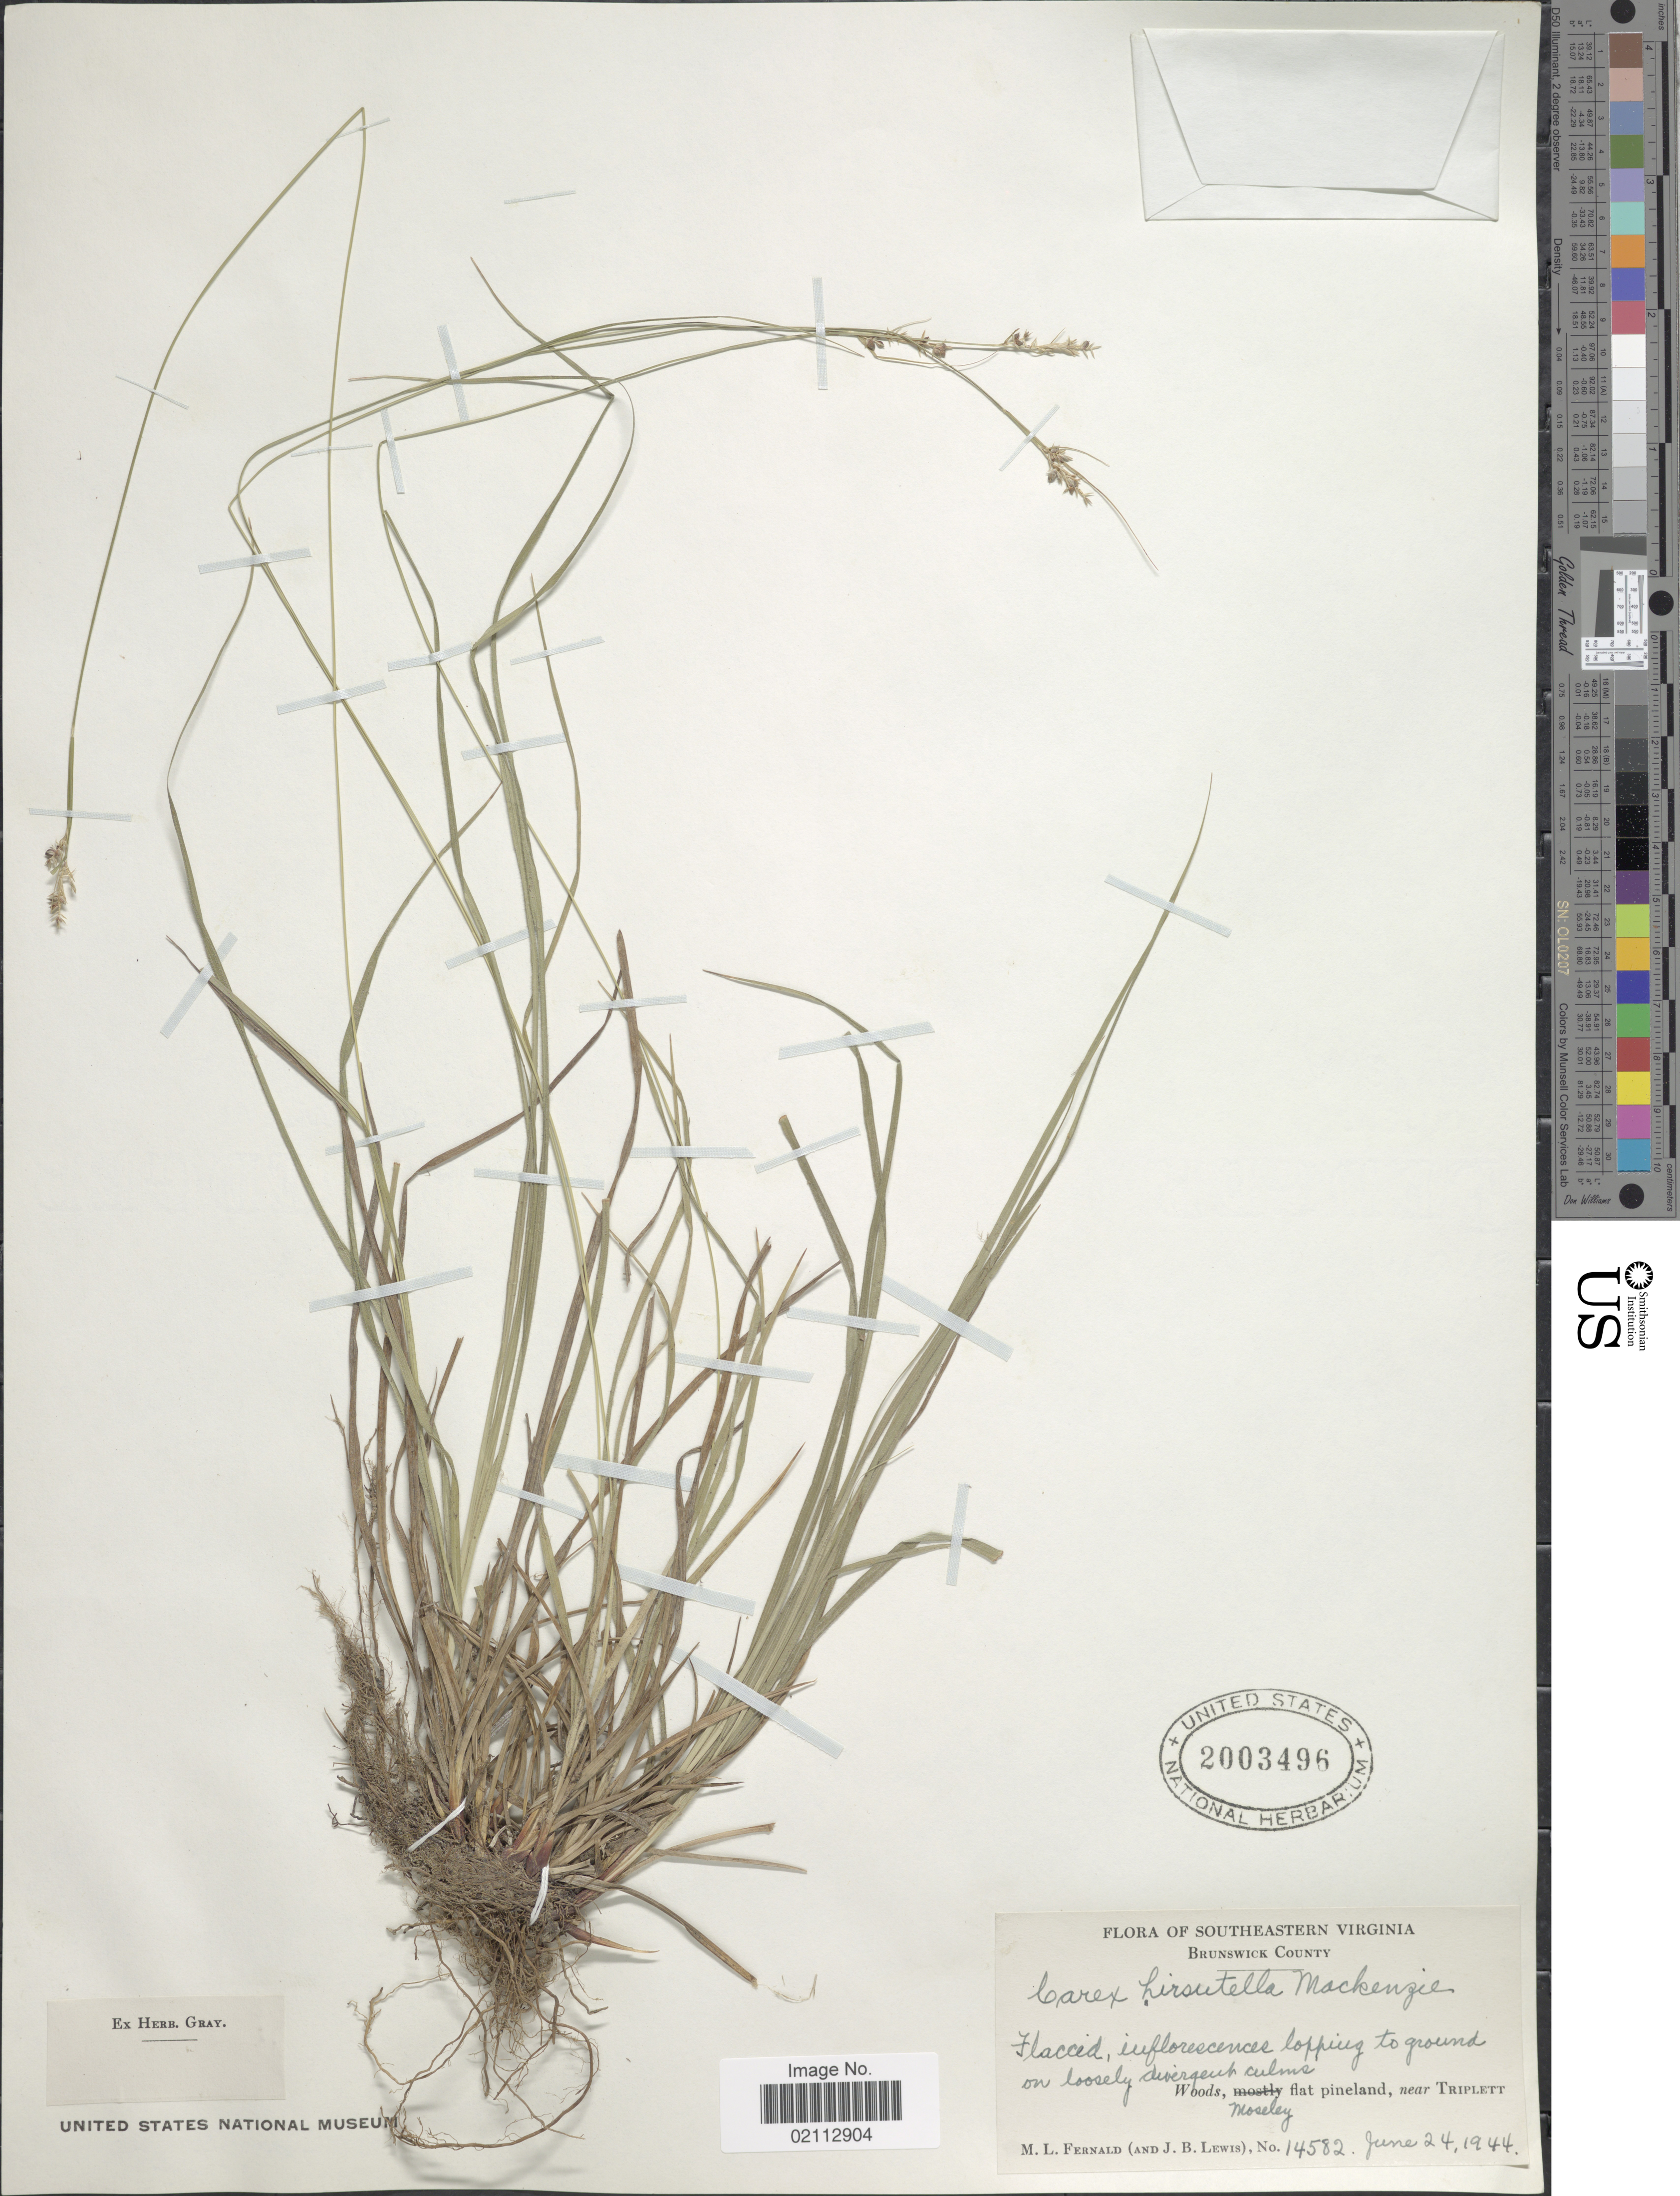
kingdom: Plantae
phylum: Tracheophyta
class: Liliopsida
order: Poales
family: Cyperaceae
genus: Carex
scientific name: Carex hirsutella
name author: Mack.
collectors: M. L. Fernald & J. B. Lewis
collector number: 14582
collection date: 1944-06-24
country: United States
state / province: Virginia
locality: Southeastern Viginia. Near Triplett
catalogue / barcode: US 2003496